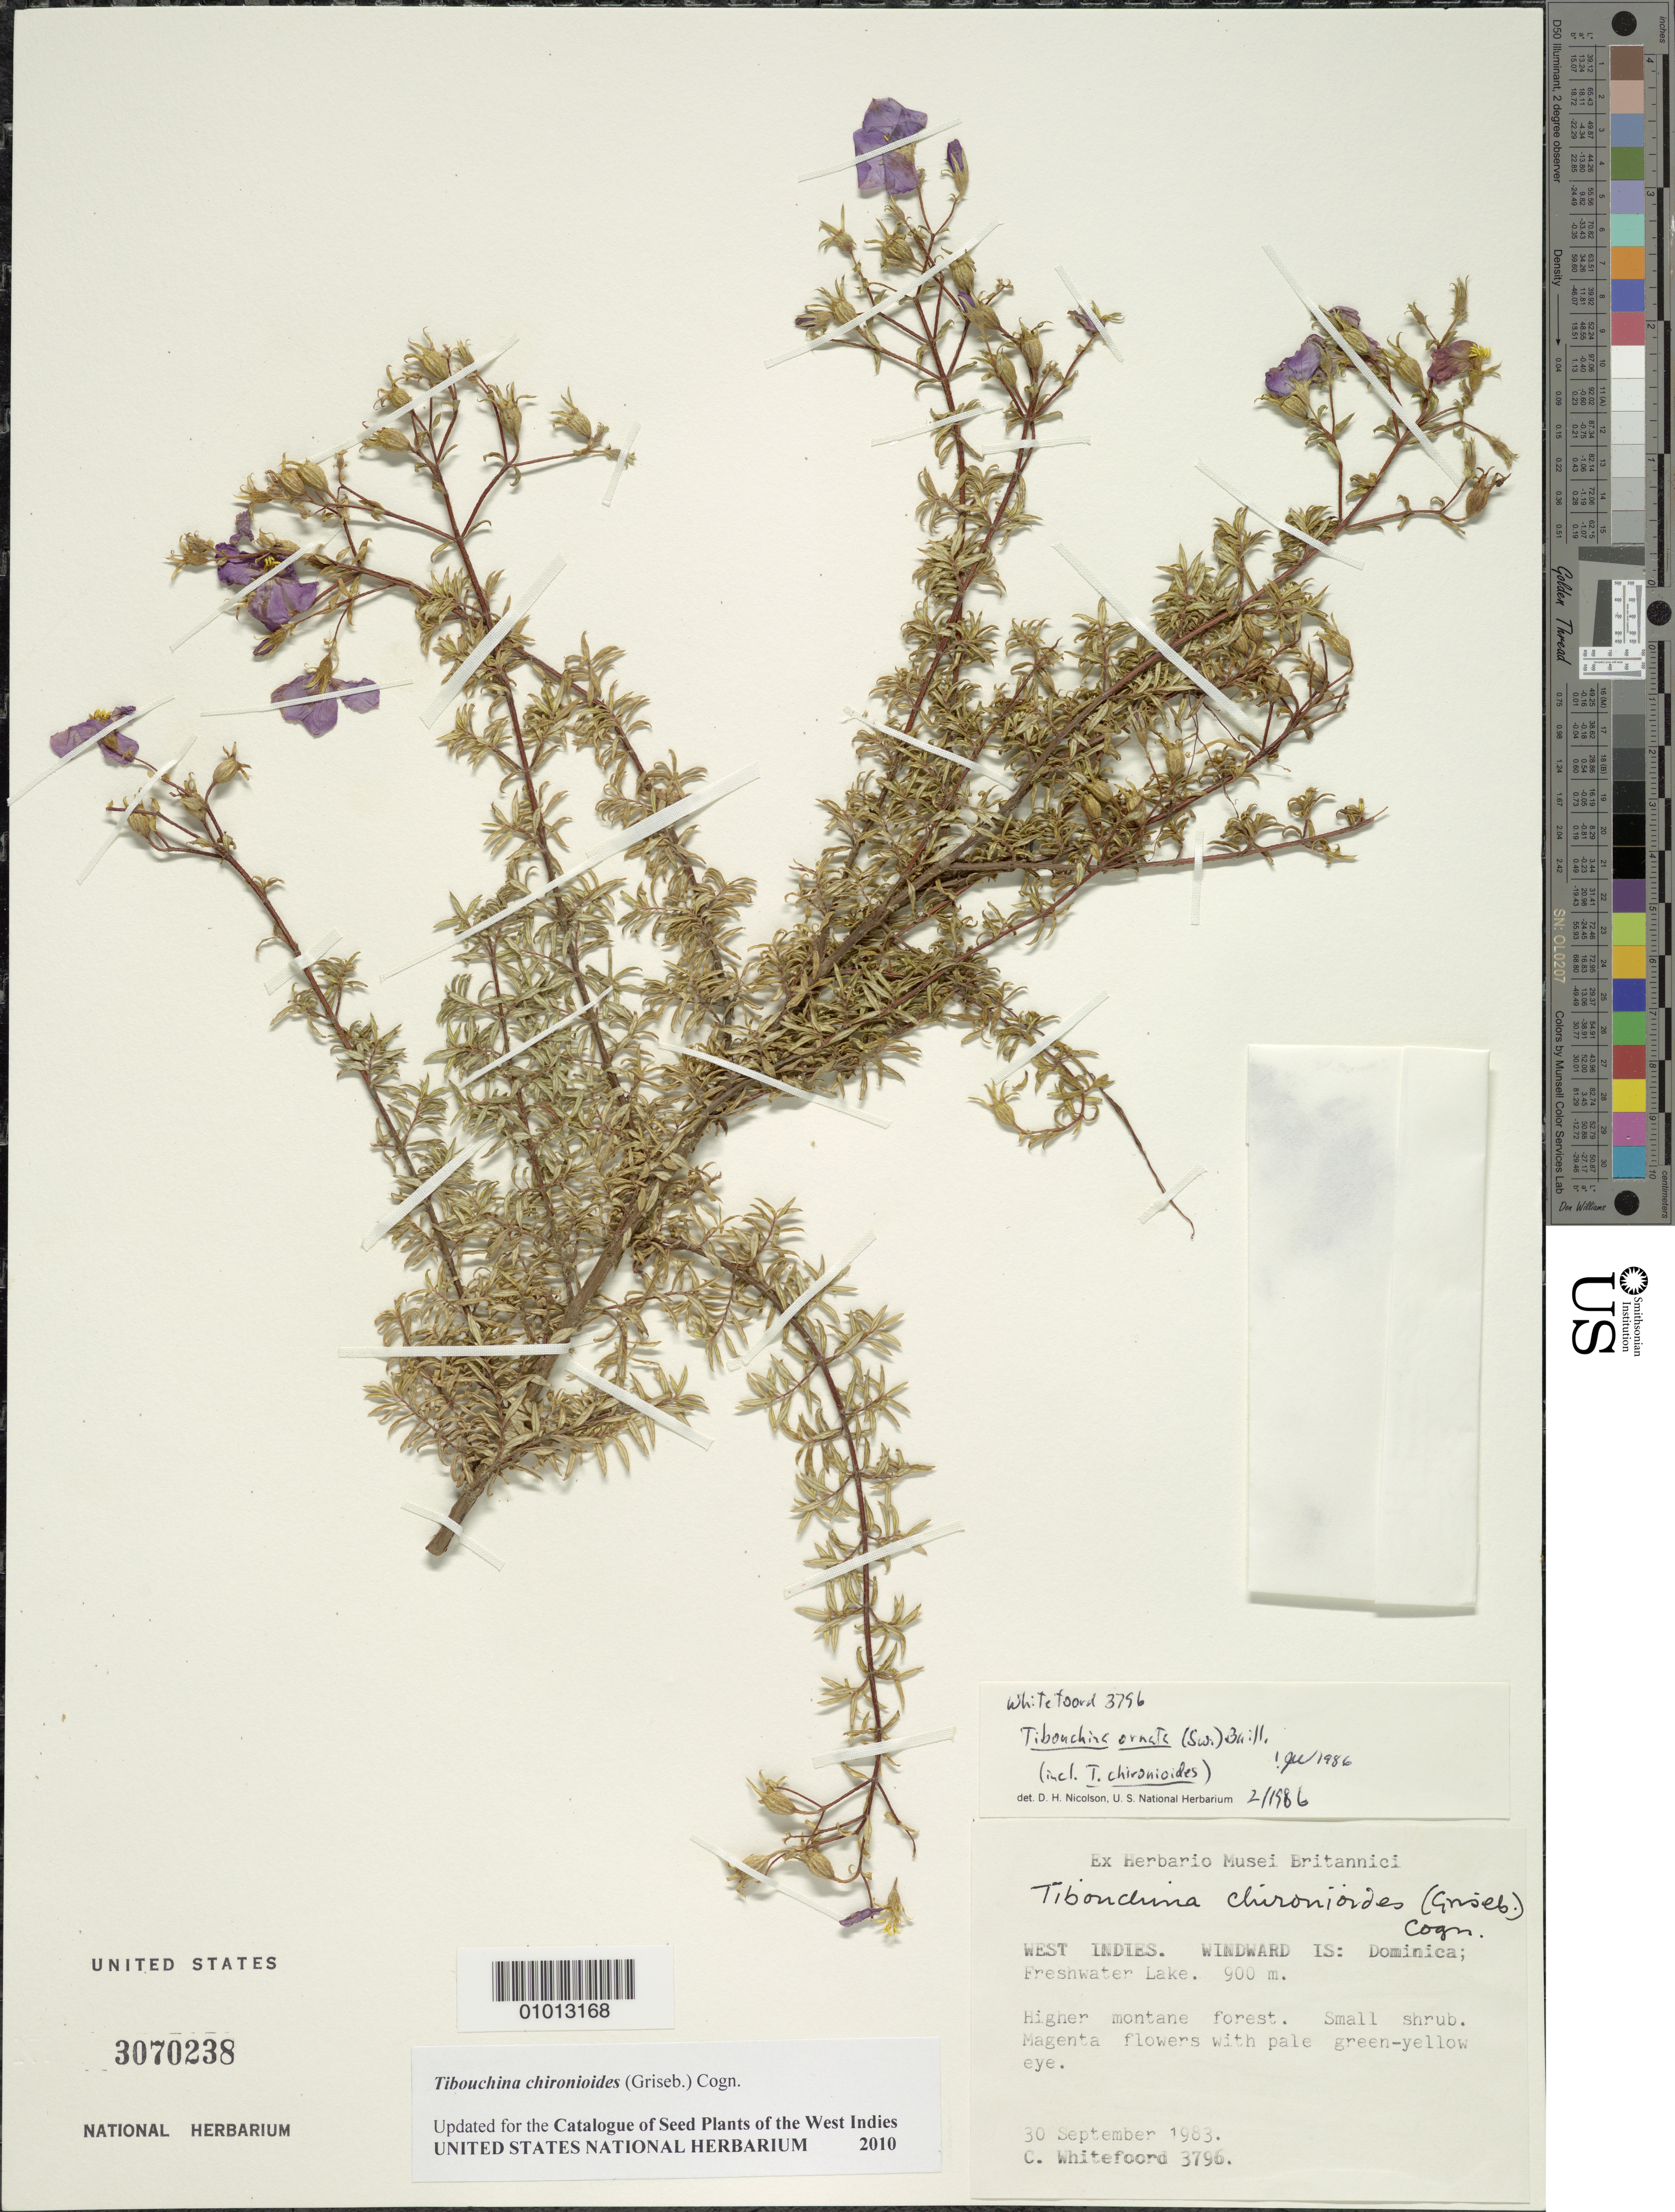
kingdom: Plantae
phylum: Tracheophyta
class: Magnoliopsida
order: Myrtales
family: Melastomataceae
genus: Chaetogastra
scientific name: Chaetogastra chironioides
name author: Griseb.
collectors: C. Whitefoord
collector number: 3796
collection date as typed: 30 Sep 1983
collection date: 1983-09-30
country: Dominica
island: Dominica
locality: Fresh Water Lake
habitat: Higher montane forest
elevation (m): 900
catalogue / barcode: US 3070238